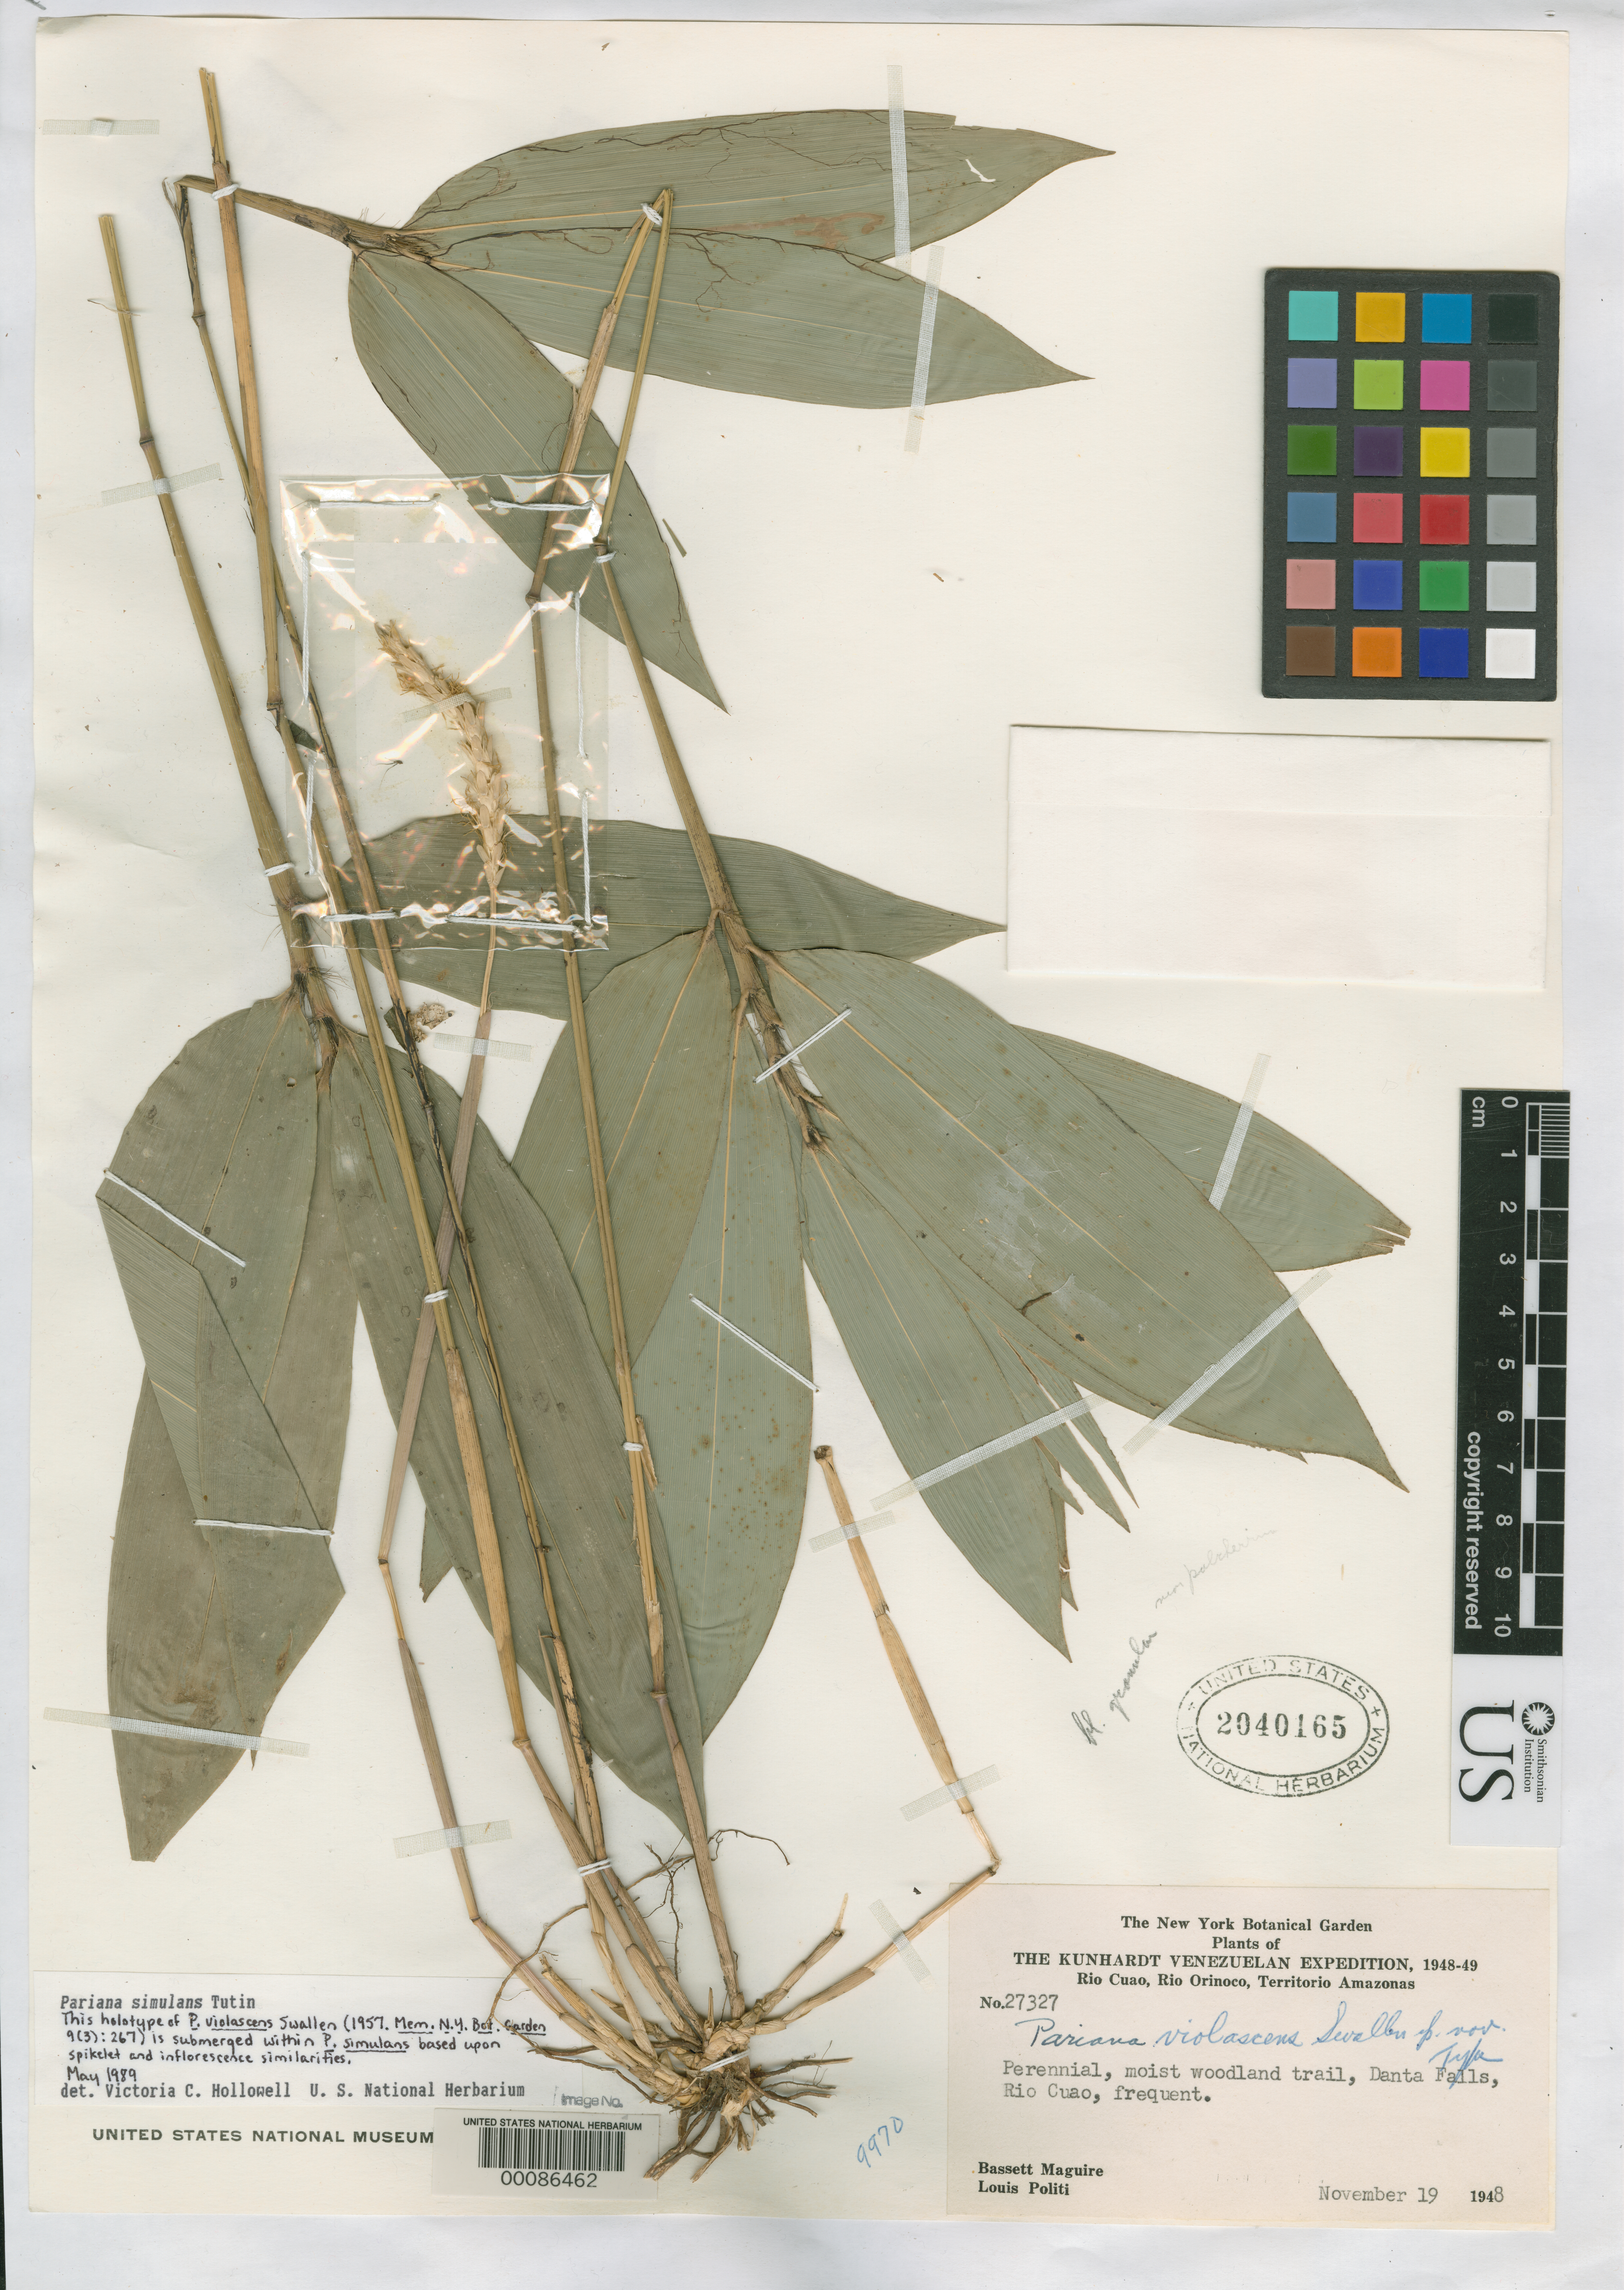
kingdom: Plantae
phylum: Tracheophyta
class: Liliopsida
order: Poales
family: Poaceae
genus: Pariana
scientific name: Pariana violascens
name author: Swallen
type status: Holotype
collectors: B. Maguire & L. Politi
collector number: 27327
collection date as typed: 19 Nov 1948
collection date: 1948-11-19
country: Venezuela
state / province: Amazonas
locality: Rio Cuao, Rio Orinoco.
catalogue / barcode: US 2040165